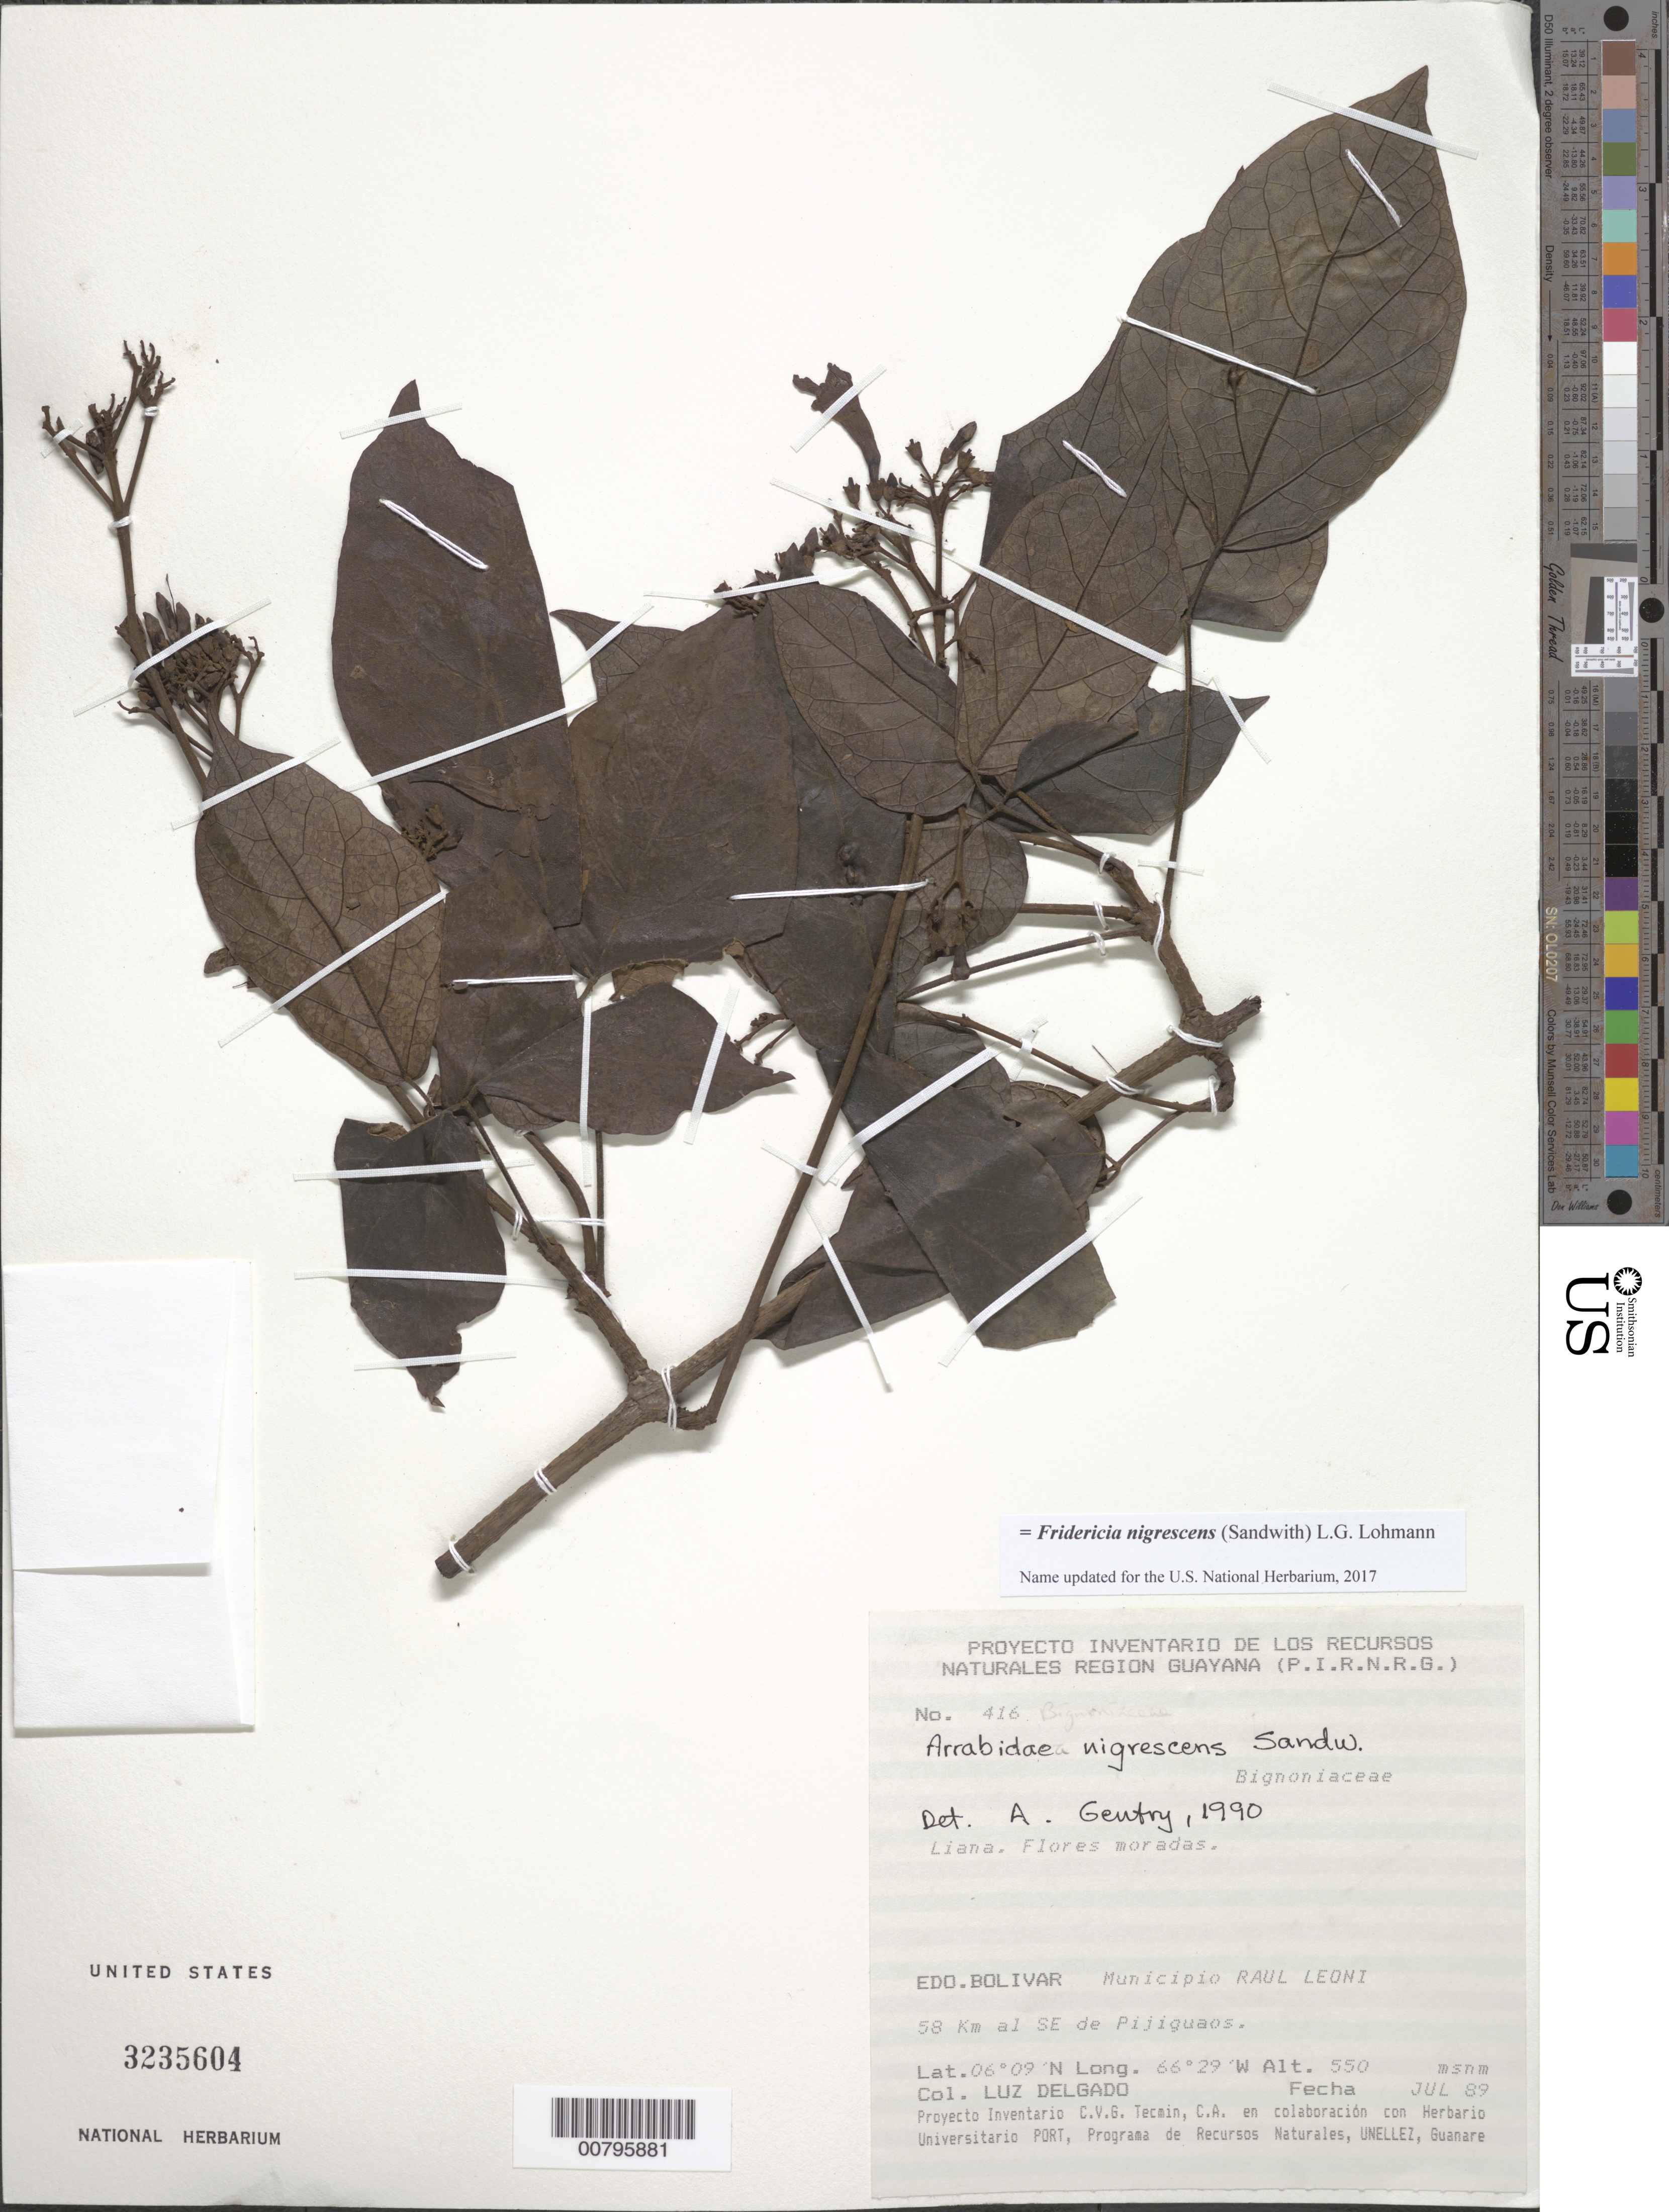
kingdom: Plantae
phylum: Tracheophyta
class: Magnoliopsida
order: Lamiales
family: Bignoniaceae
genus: Fridericia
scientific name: Fridericia nigrescens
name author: (Sandwith) L.G. Lohmann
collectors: L. Delgado V.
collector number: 416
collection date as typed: Jul-89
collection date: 1989-07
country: Venezuela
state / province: Bolívar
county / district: Angostura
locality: Mun. Raúl Leoni [=Angostura], 58 km SE of Pijiguaos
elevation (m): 550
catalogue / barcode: US 3235604